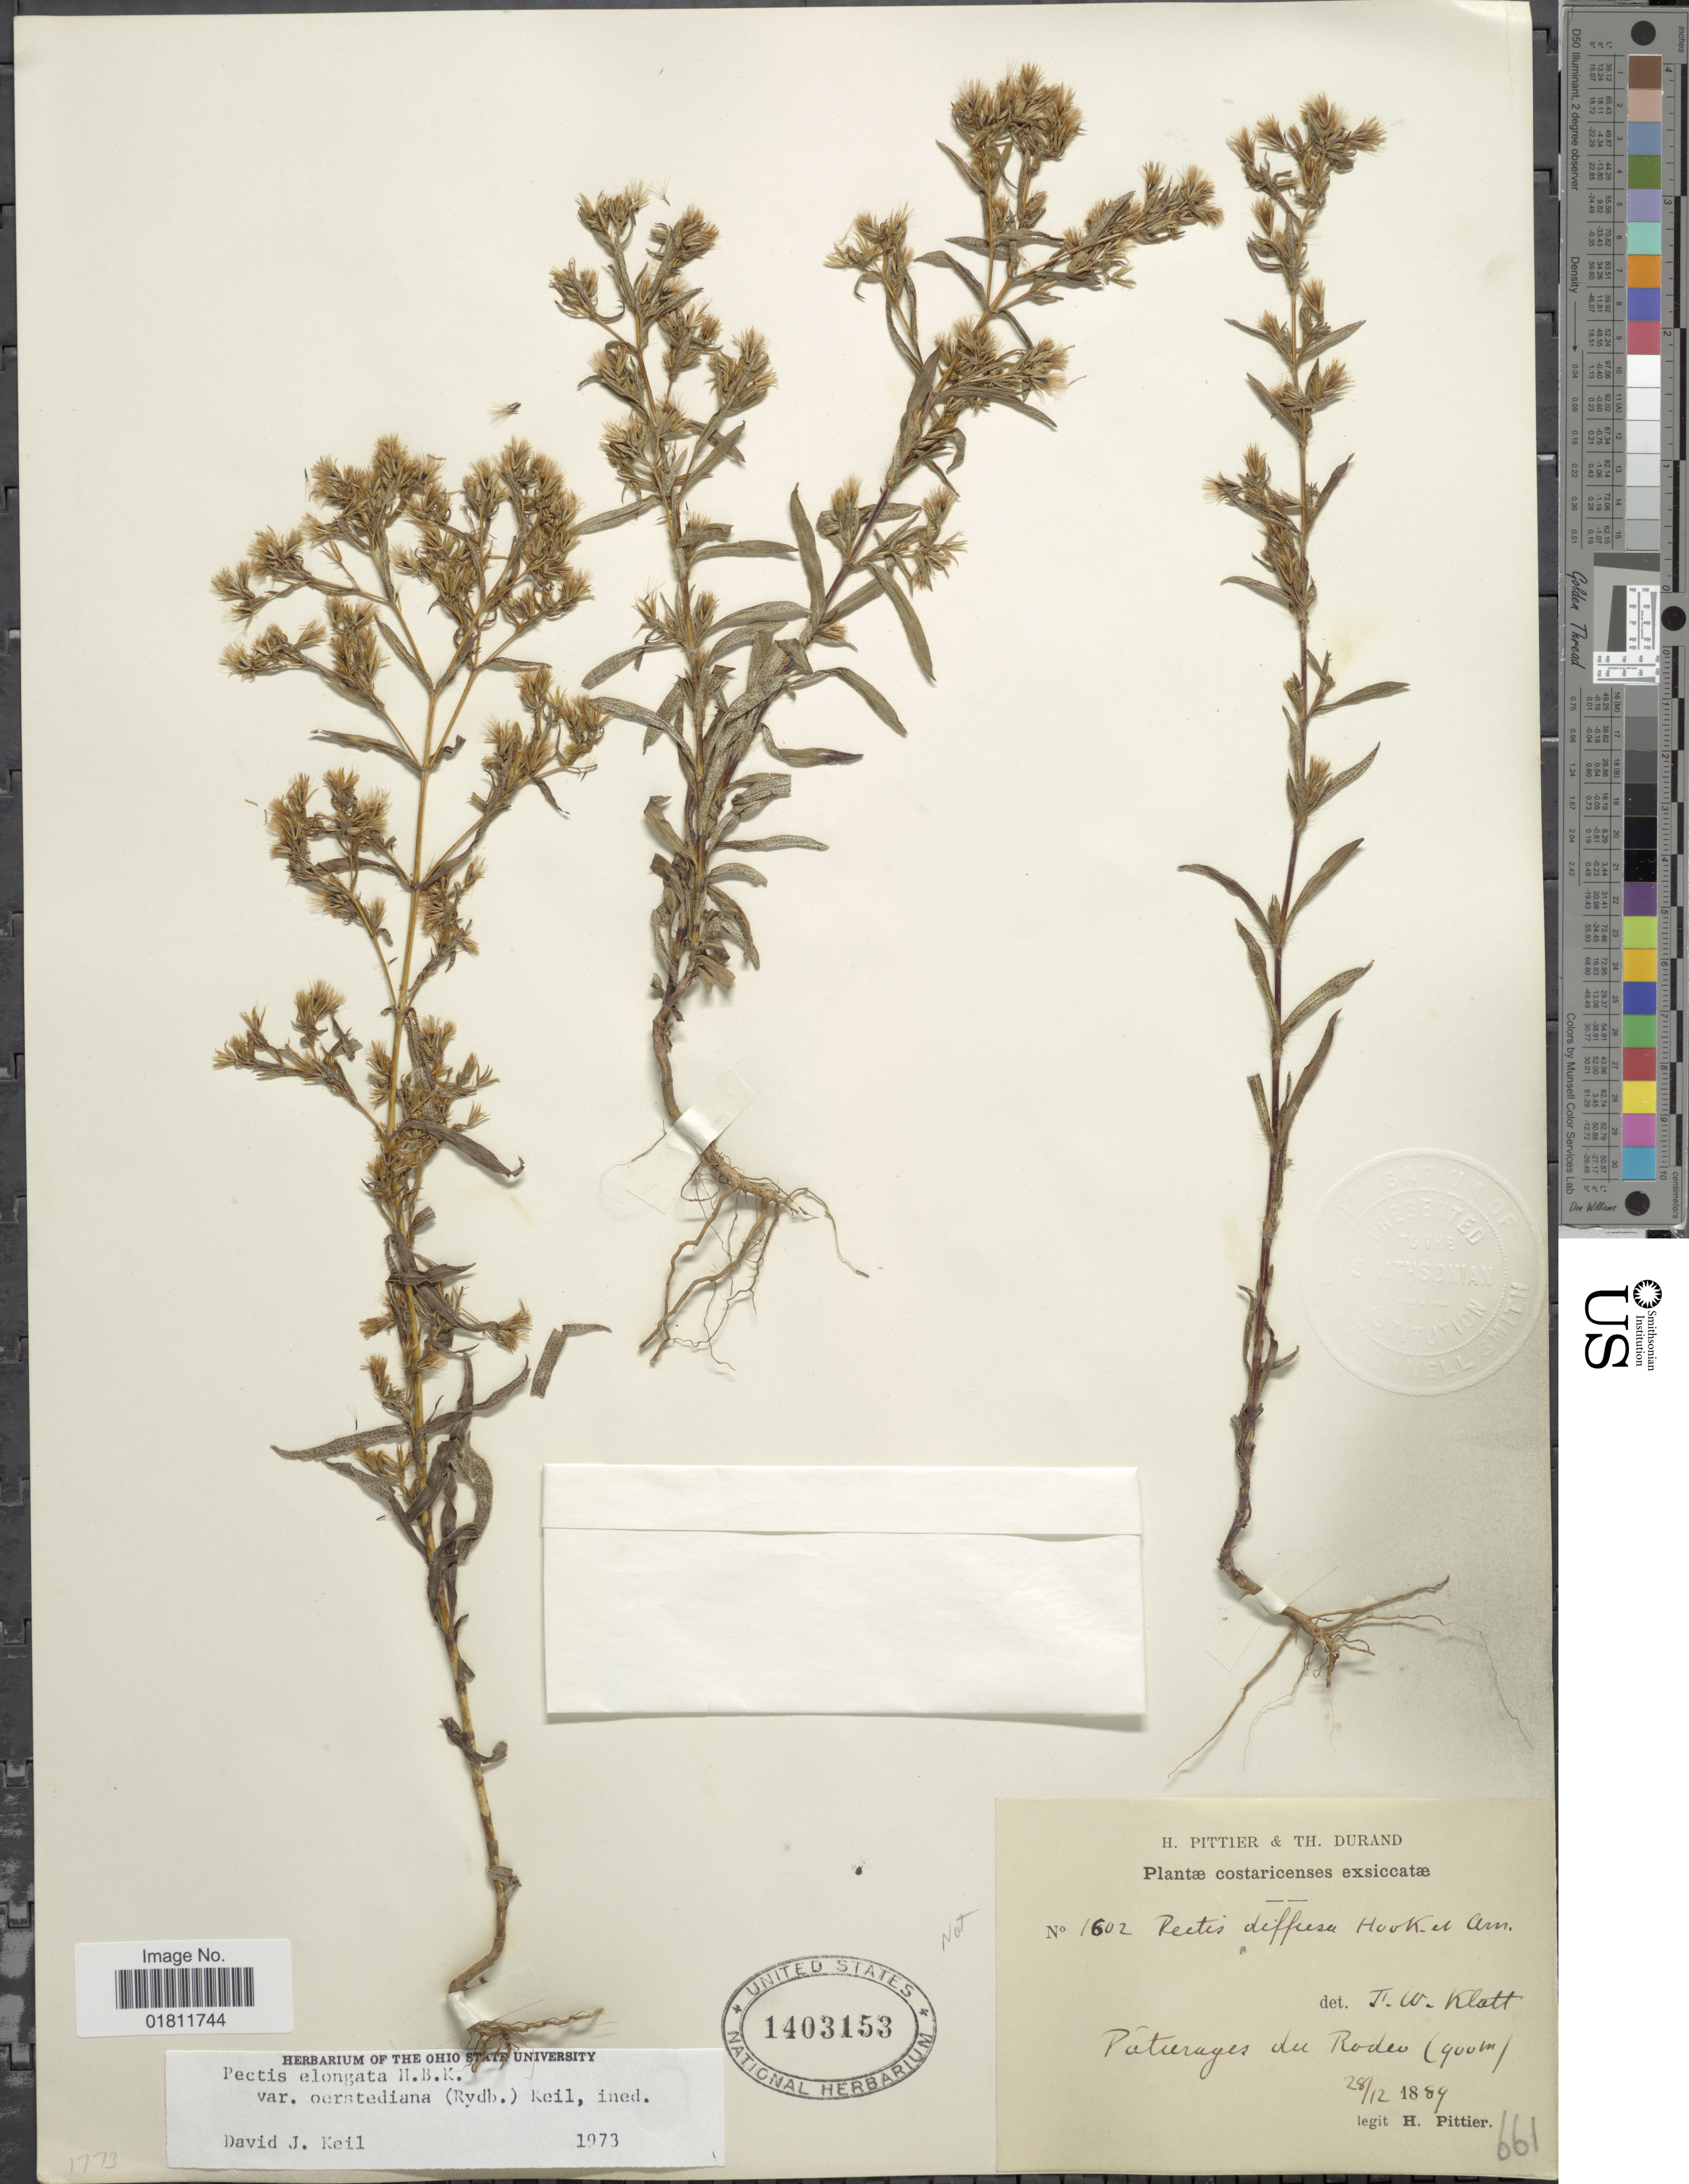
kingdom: Plantae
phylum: Tracheophyta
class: Magnoliopsida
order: Asterales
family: Asteraceae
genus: Pectis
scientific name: Pectis elongata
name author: Kunth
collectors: H. F. Pittier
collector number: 1602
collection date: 1889-12-28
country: Costa Rica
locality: Pâturages du Rodeo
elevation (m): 900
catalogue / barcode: US 1403153